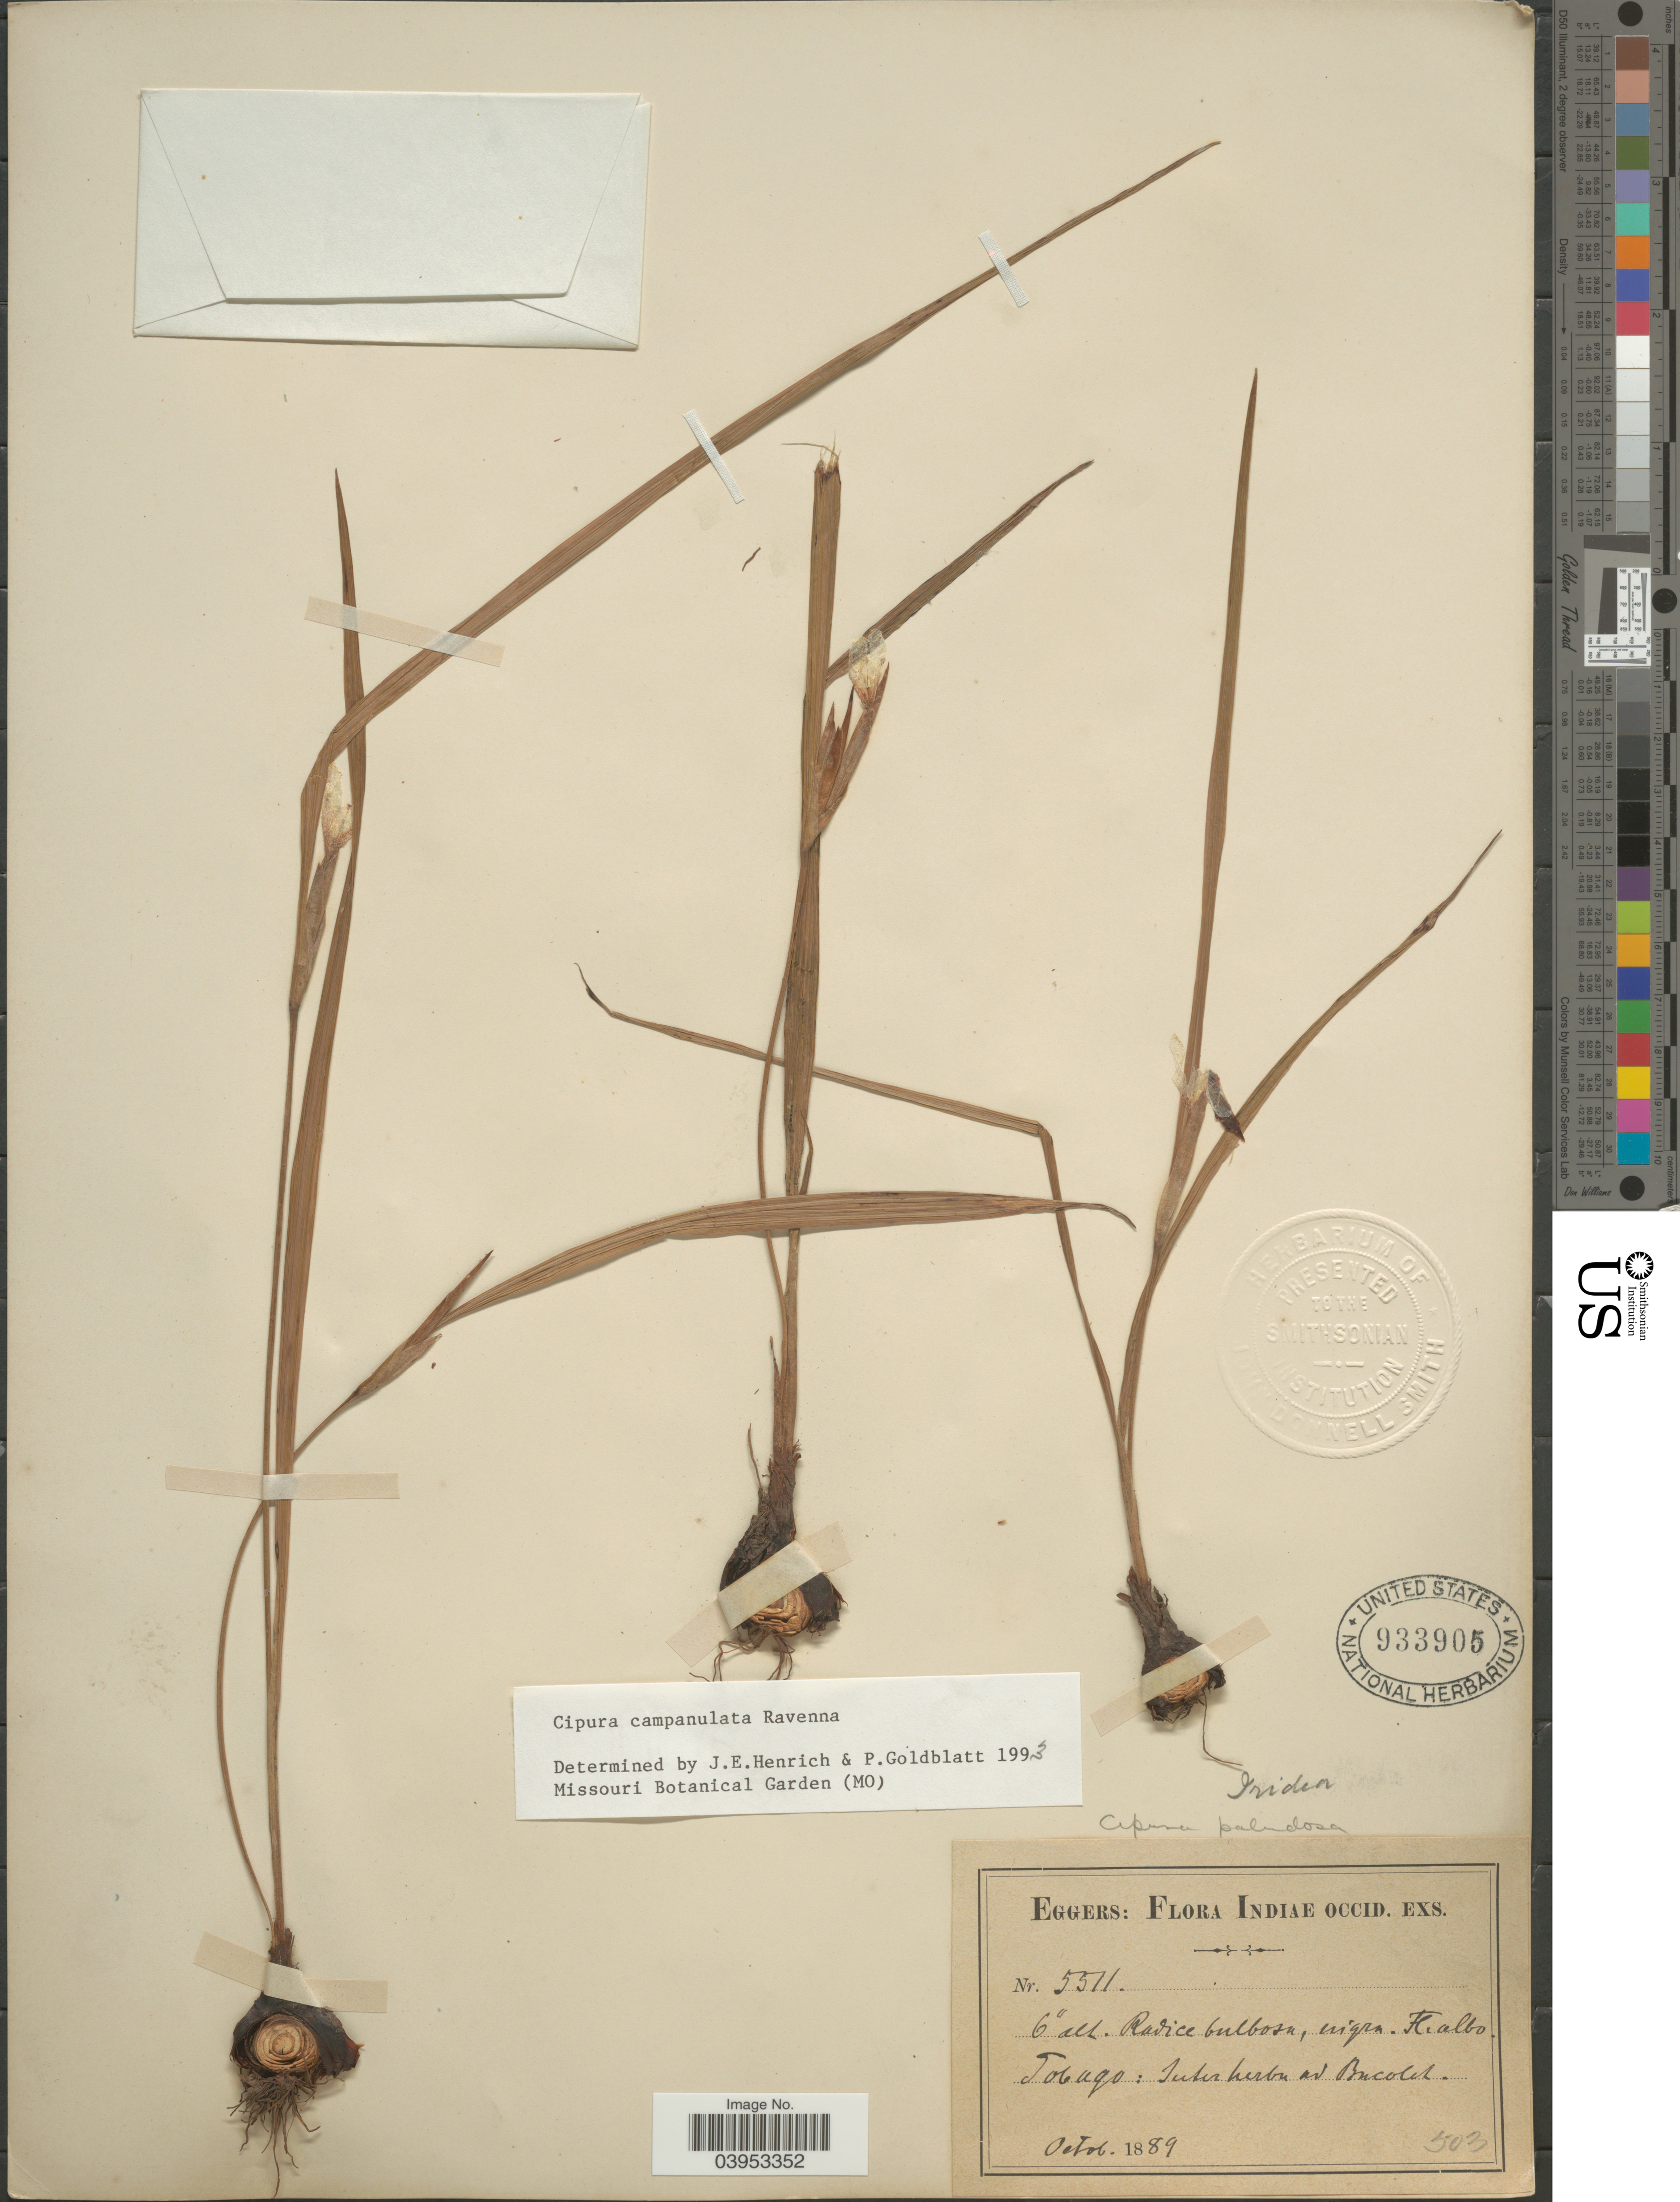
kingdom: Plantae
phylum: Tracheophyta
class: Liliopsida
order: Asparagales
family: Iridaceae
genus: Cipura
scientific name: Cipura campanulata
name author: Ravenna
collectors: -. Eggers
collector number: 5511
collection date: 1889-10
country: Trinidad and Tobago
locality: Indiae occid. Tobago: Inter herba ad Bucolel.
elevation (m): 2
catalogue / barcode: US 933905